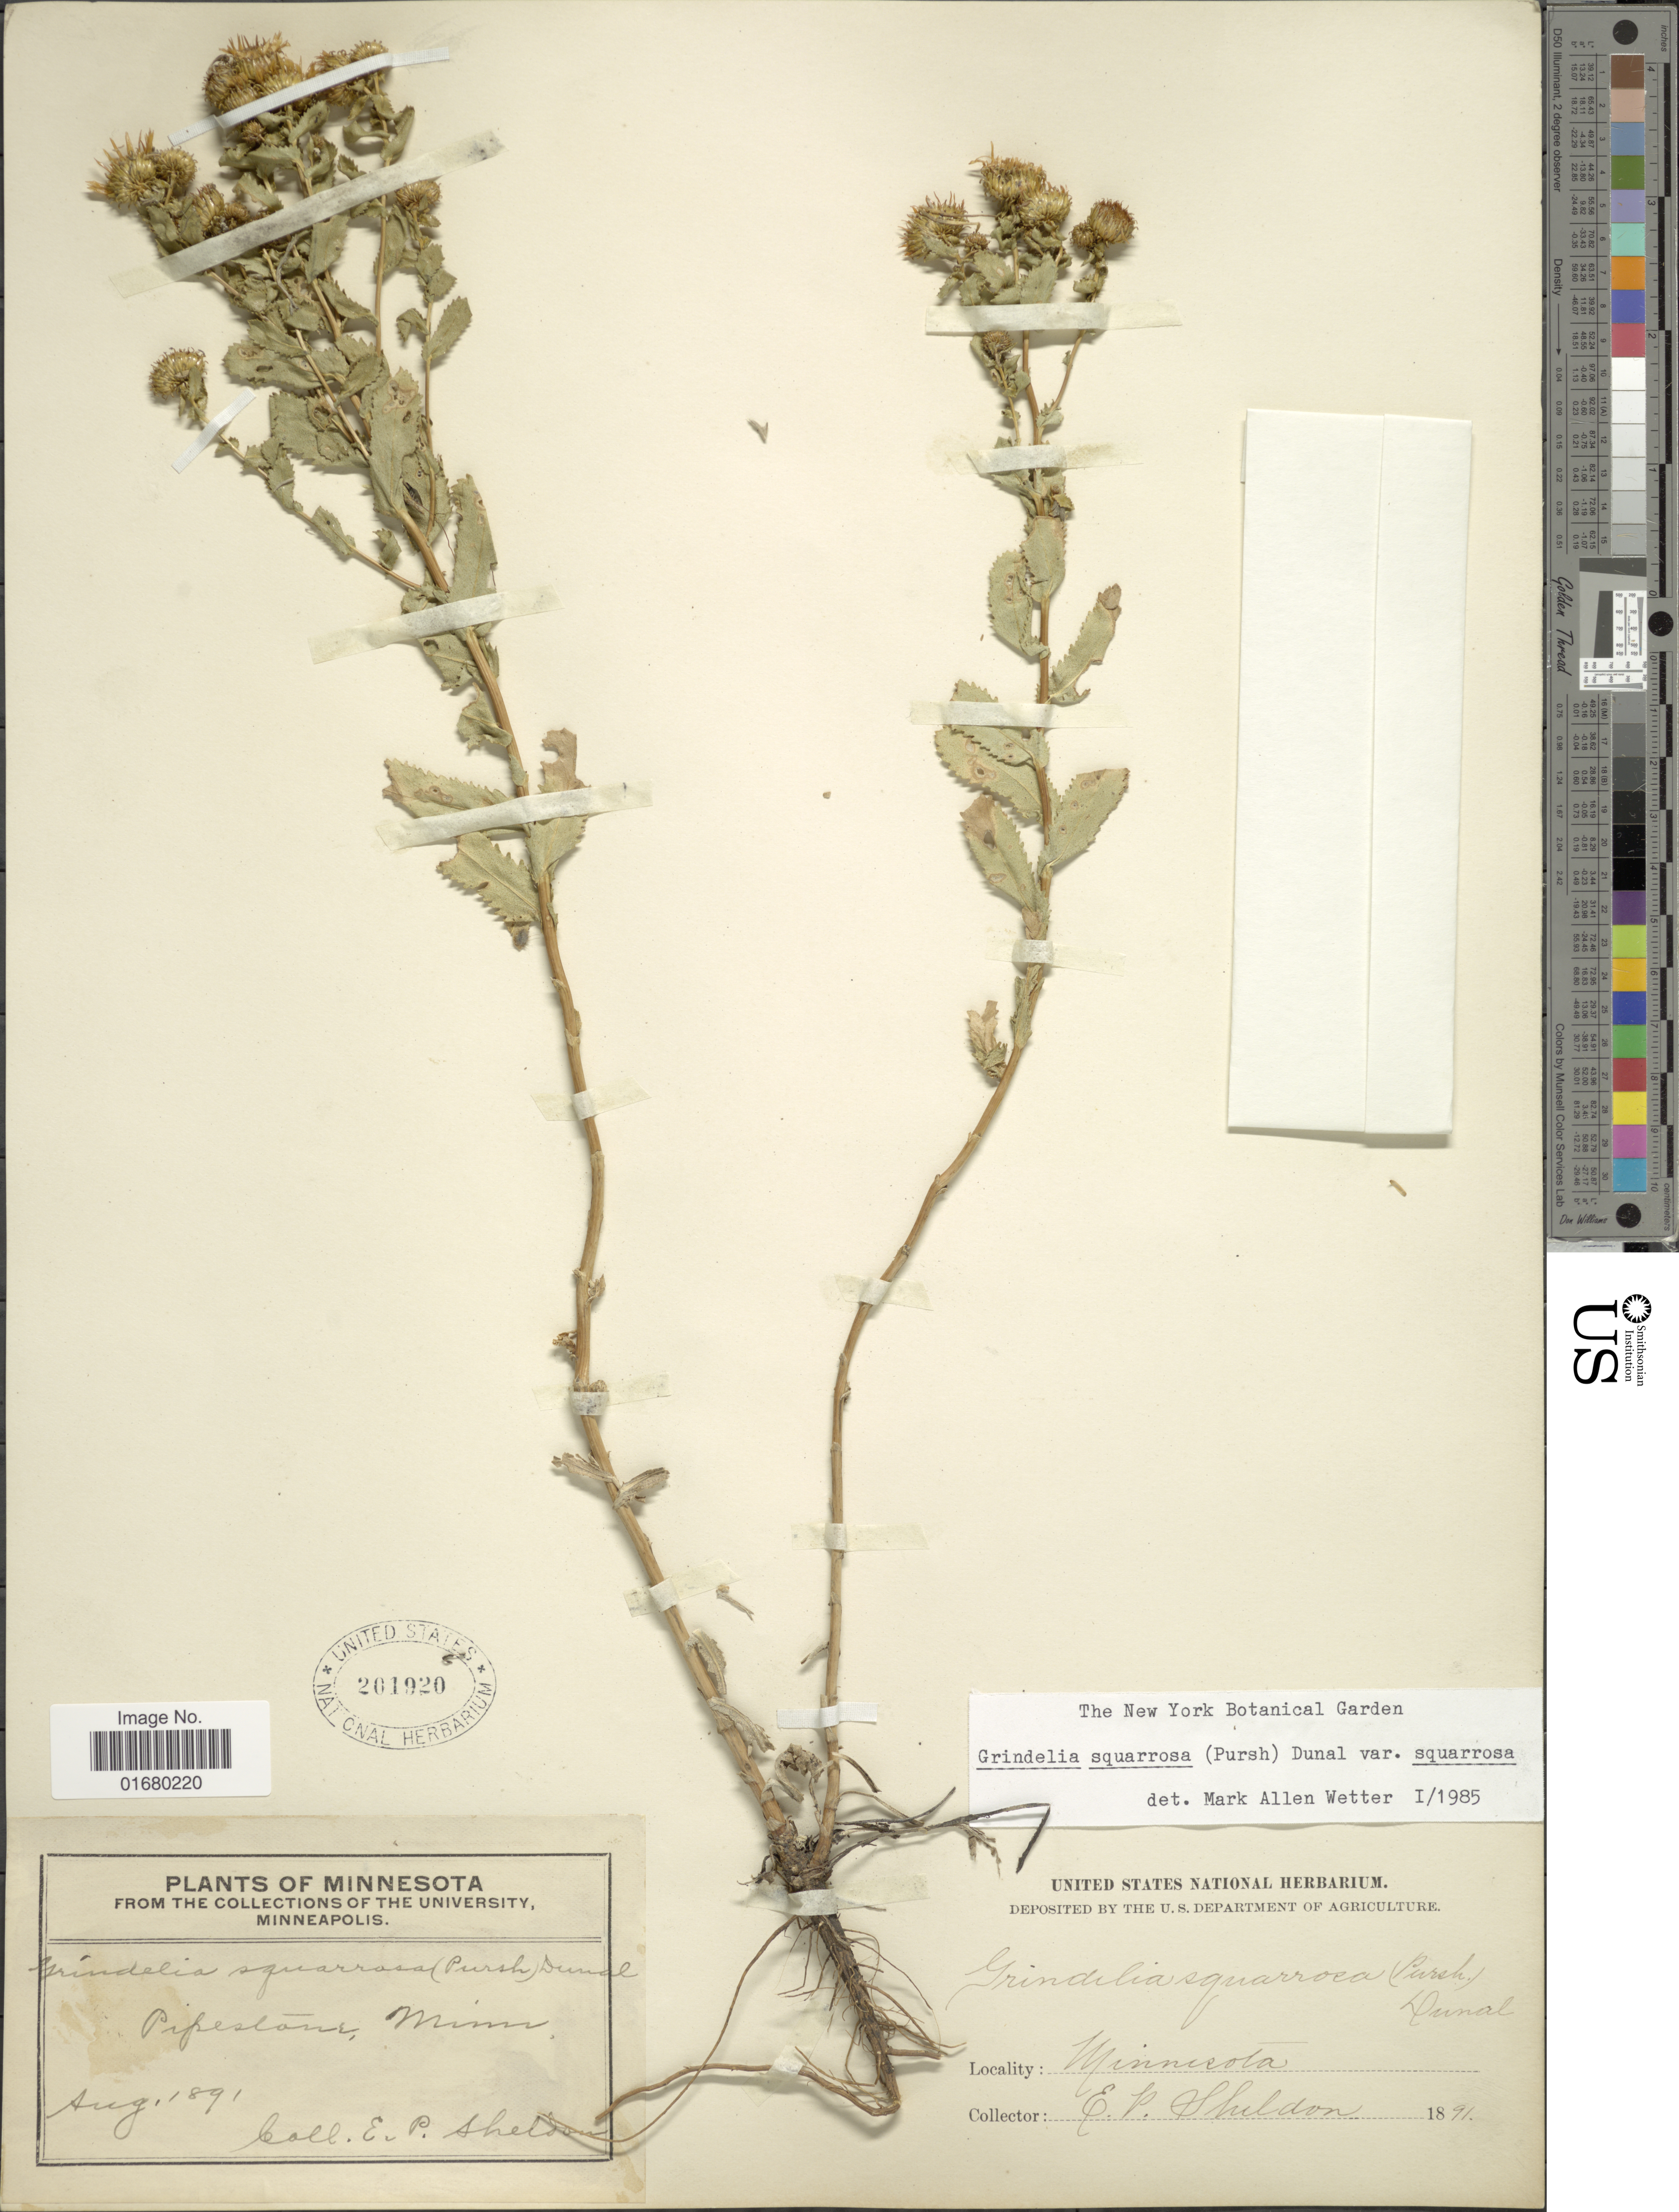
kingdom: Plantae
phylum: Tracheophyta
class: Magnoliopsida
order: Asterales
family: Asteraceae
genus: Grindelia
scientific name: Grindelia squarrosa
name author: (Pursh) Dunal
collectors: E. P. Sheldon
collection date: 1891-08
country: United States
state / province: Minnesota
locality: Minnesota Valley, Pipestone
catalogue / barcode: US 201920